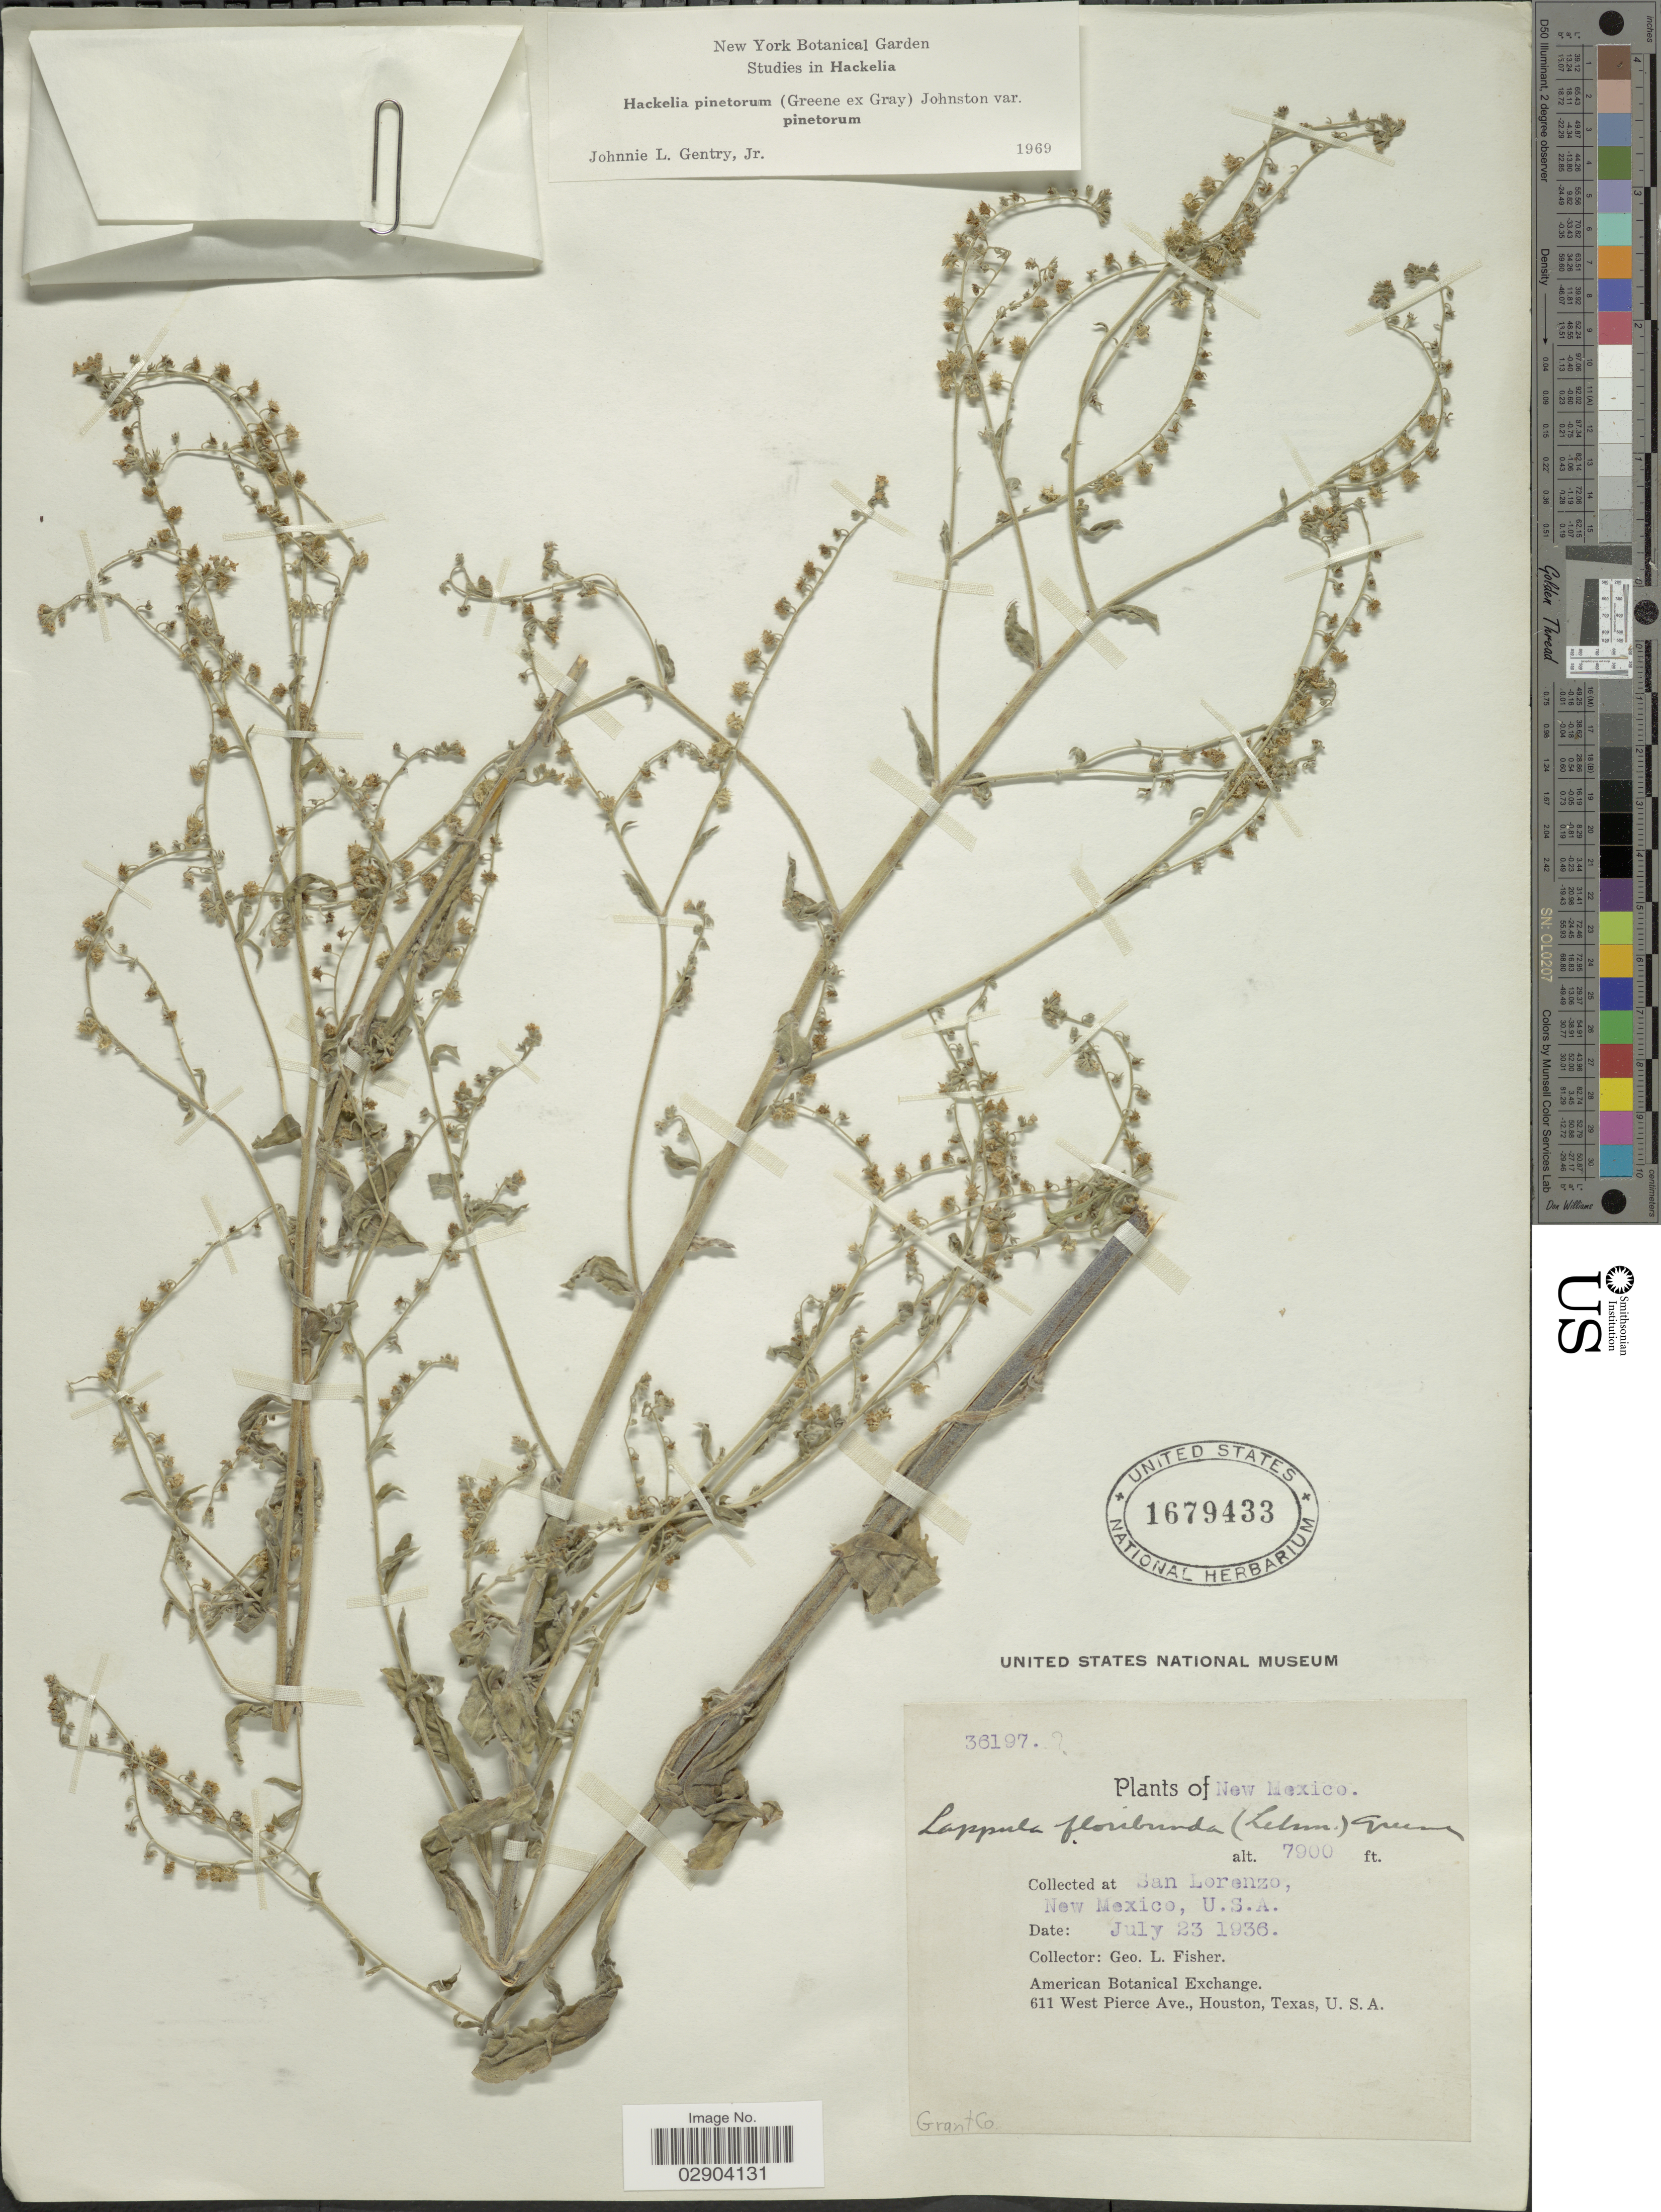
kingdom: Plantae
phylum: Tracheophyta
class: Magnoliopsida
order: Boraginales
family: Boraginaceae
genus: Hackelia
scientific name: Hackelia setosa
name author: I.M. Johnst.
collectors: G. L. Fisher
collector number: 36197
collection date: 1936-07-23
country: United States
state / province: New Mexico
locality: San Lorenzo.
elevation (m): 2408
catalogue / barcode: US 1679433